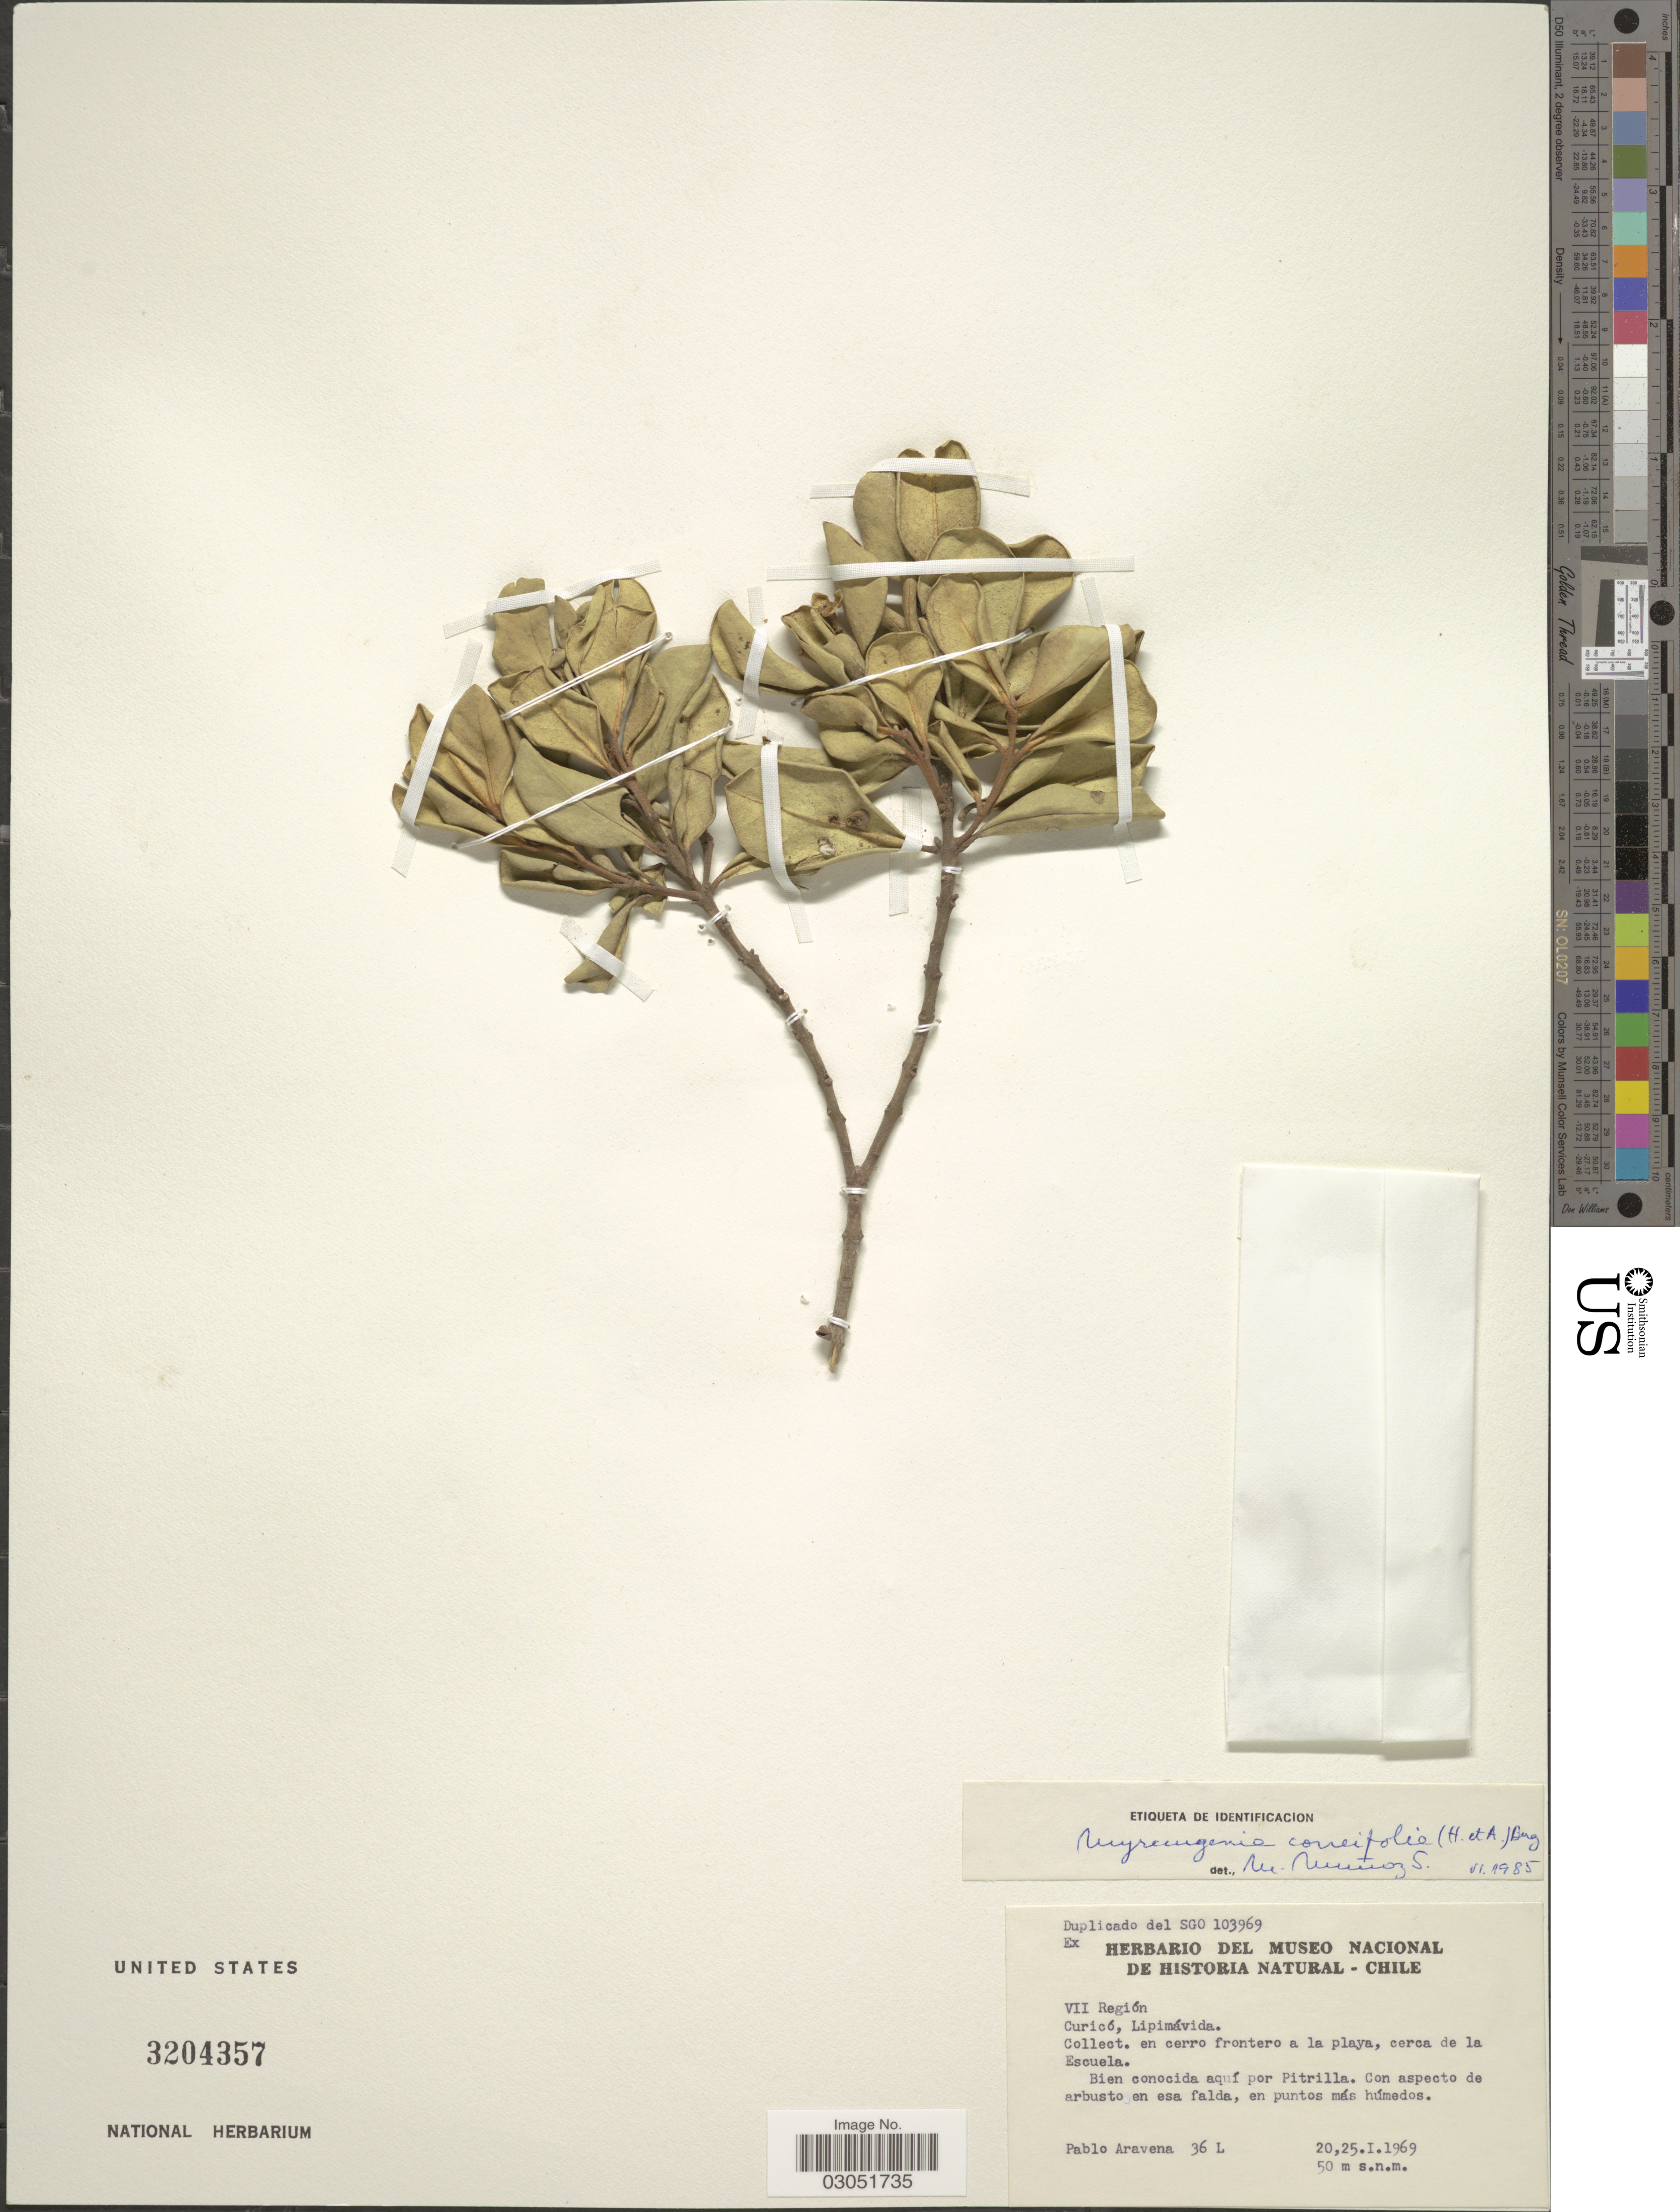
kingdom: Plantae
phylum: Tracheophyta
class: Magnoliopsida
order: Myrtales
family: Myrtaceae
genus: Myrceugenia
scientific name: Myrceugenia correifolia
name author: (Hook. & Arn.) O. Berg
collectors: P. Aravena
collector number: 36 L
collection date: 1969-01-20/1969-01-25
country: Chile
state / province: Maule (VII)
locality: VII Región. Curicó, Lipimávida, en cerro frontero a la playa, cerca de la Escuela.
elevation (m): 50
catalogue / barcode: US 3204357